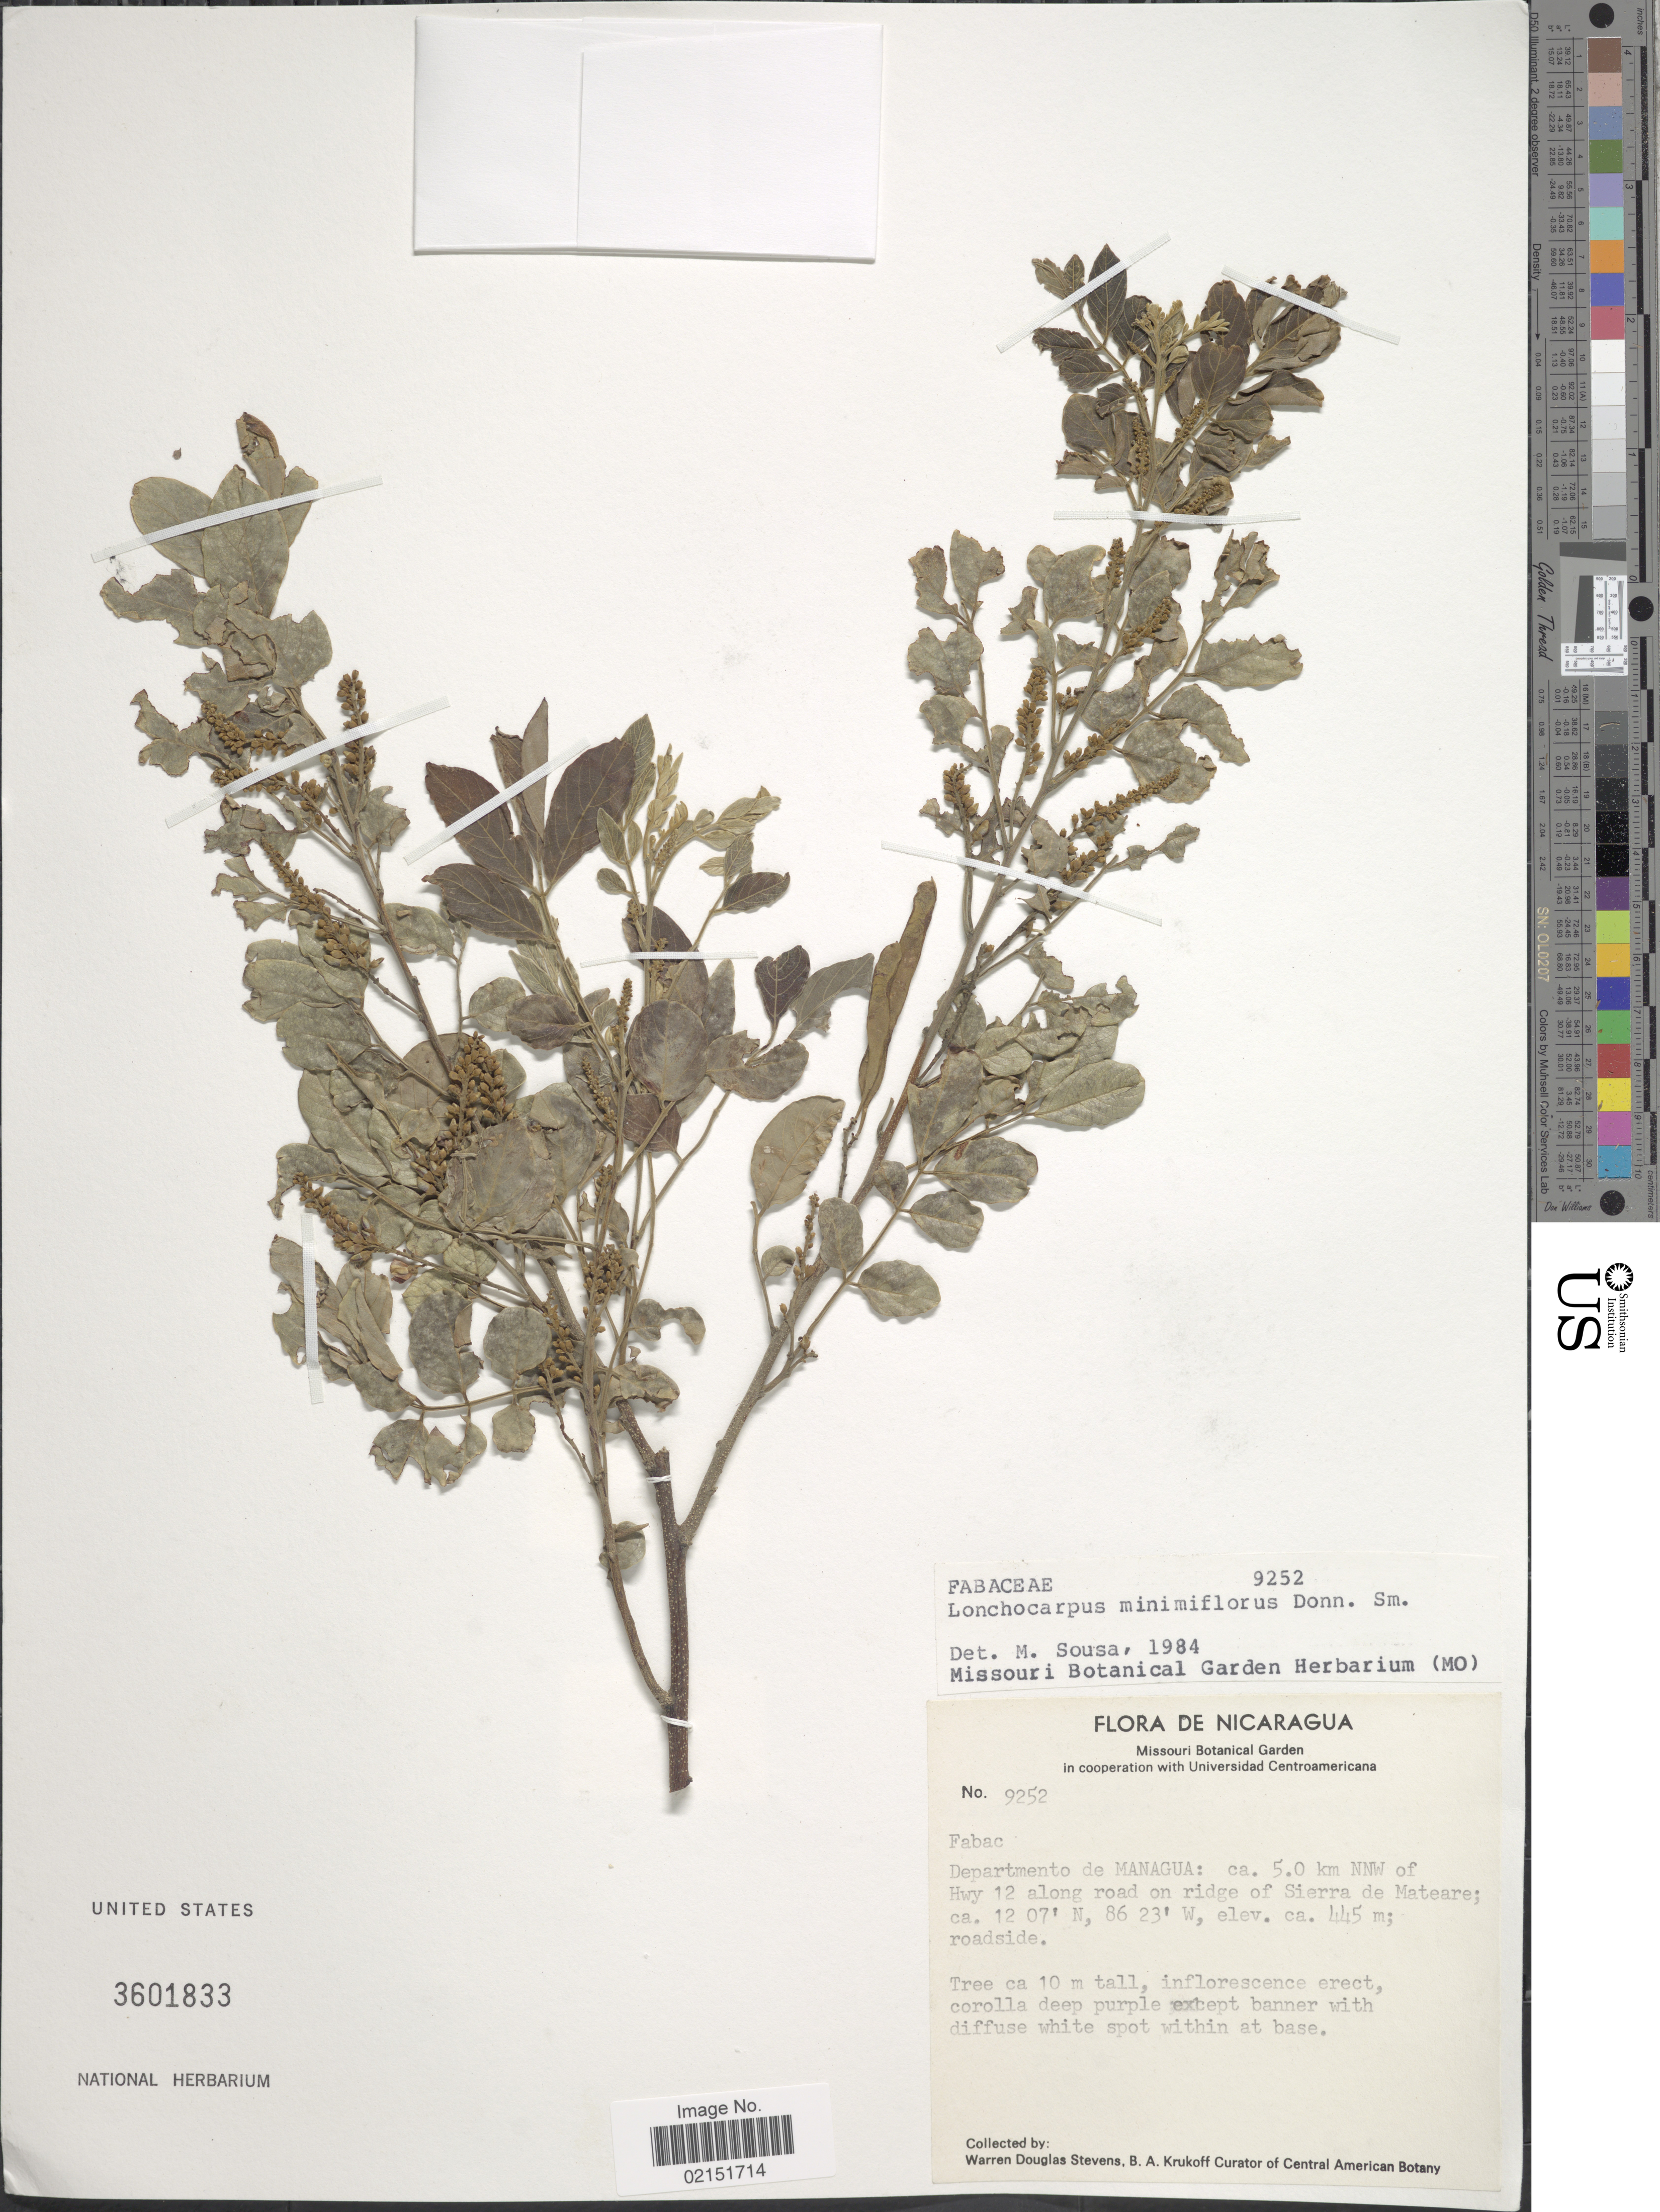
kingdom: Plantae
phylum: Tracheophyta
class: Magnoliopsida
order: Fabales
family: Fabaceae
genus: Lonchocarpus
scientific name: Lonchocarpus minimiflorus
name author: Donn. Sm.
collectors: W. D. Stevens & B. A. Krukoff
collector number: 9252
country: Nicaragua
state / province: Managua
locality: Ca. 5.0 km NNW of Hwy 12 along road on ridge of Sierra de Mateare, roadside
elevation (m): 445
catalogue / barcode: US 3601833